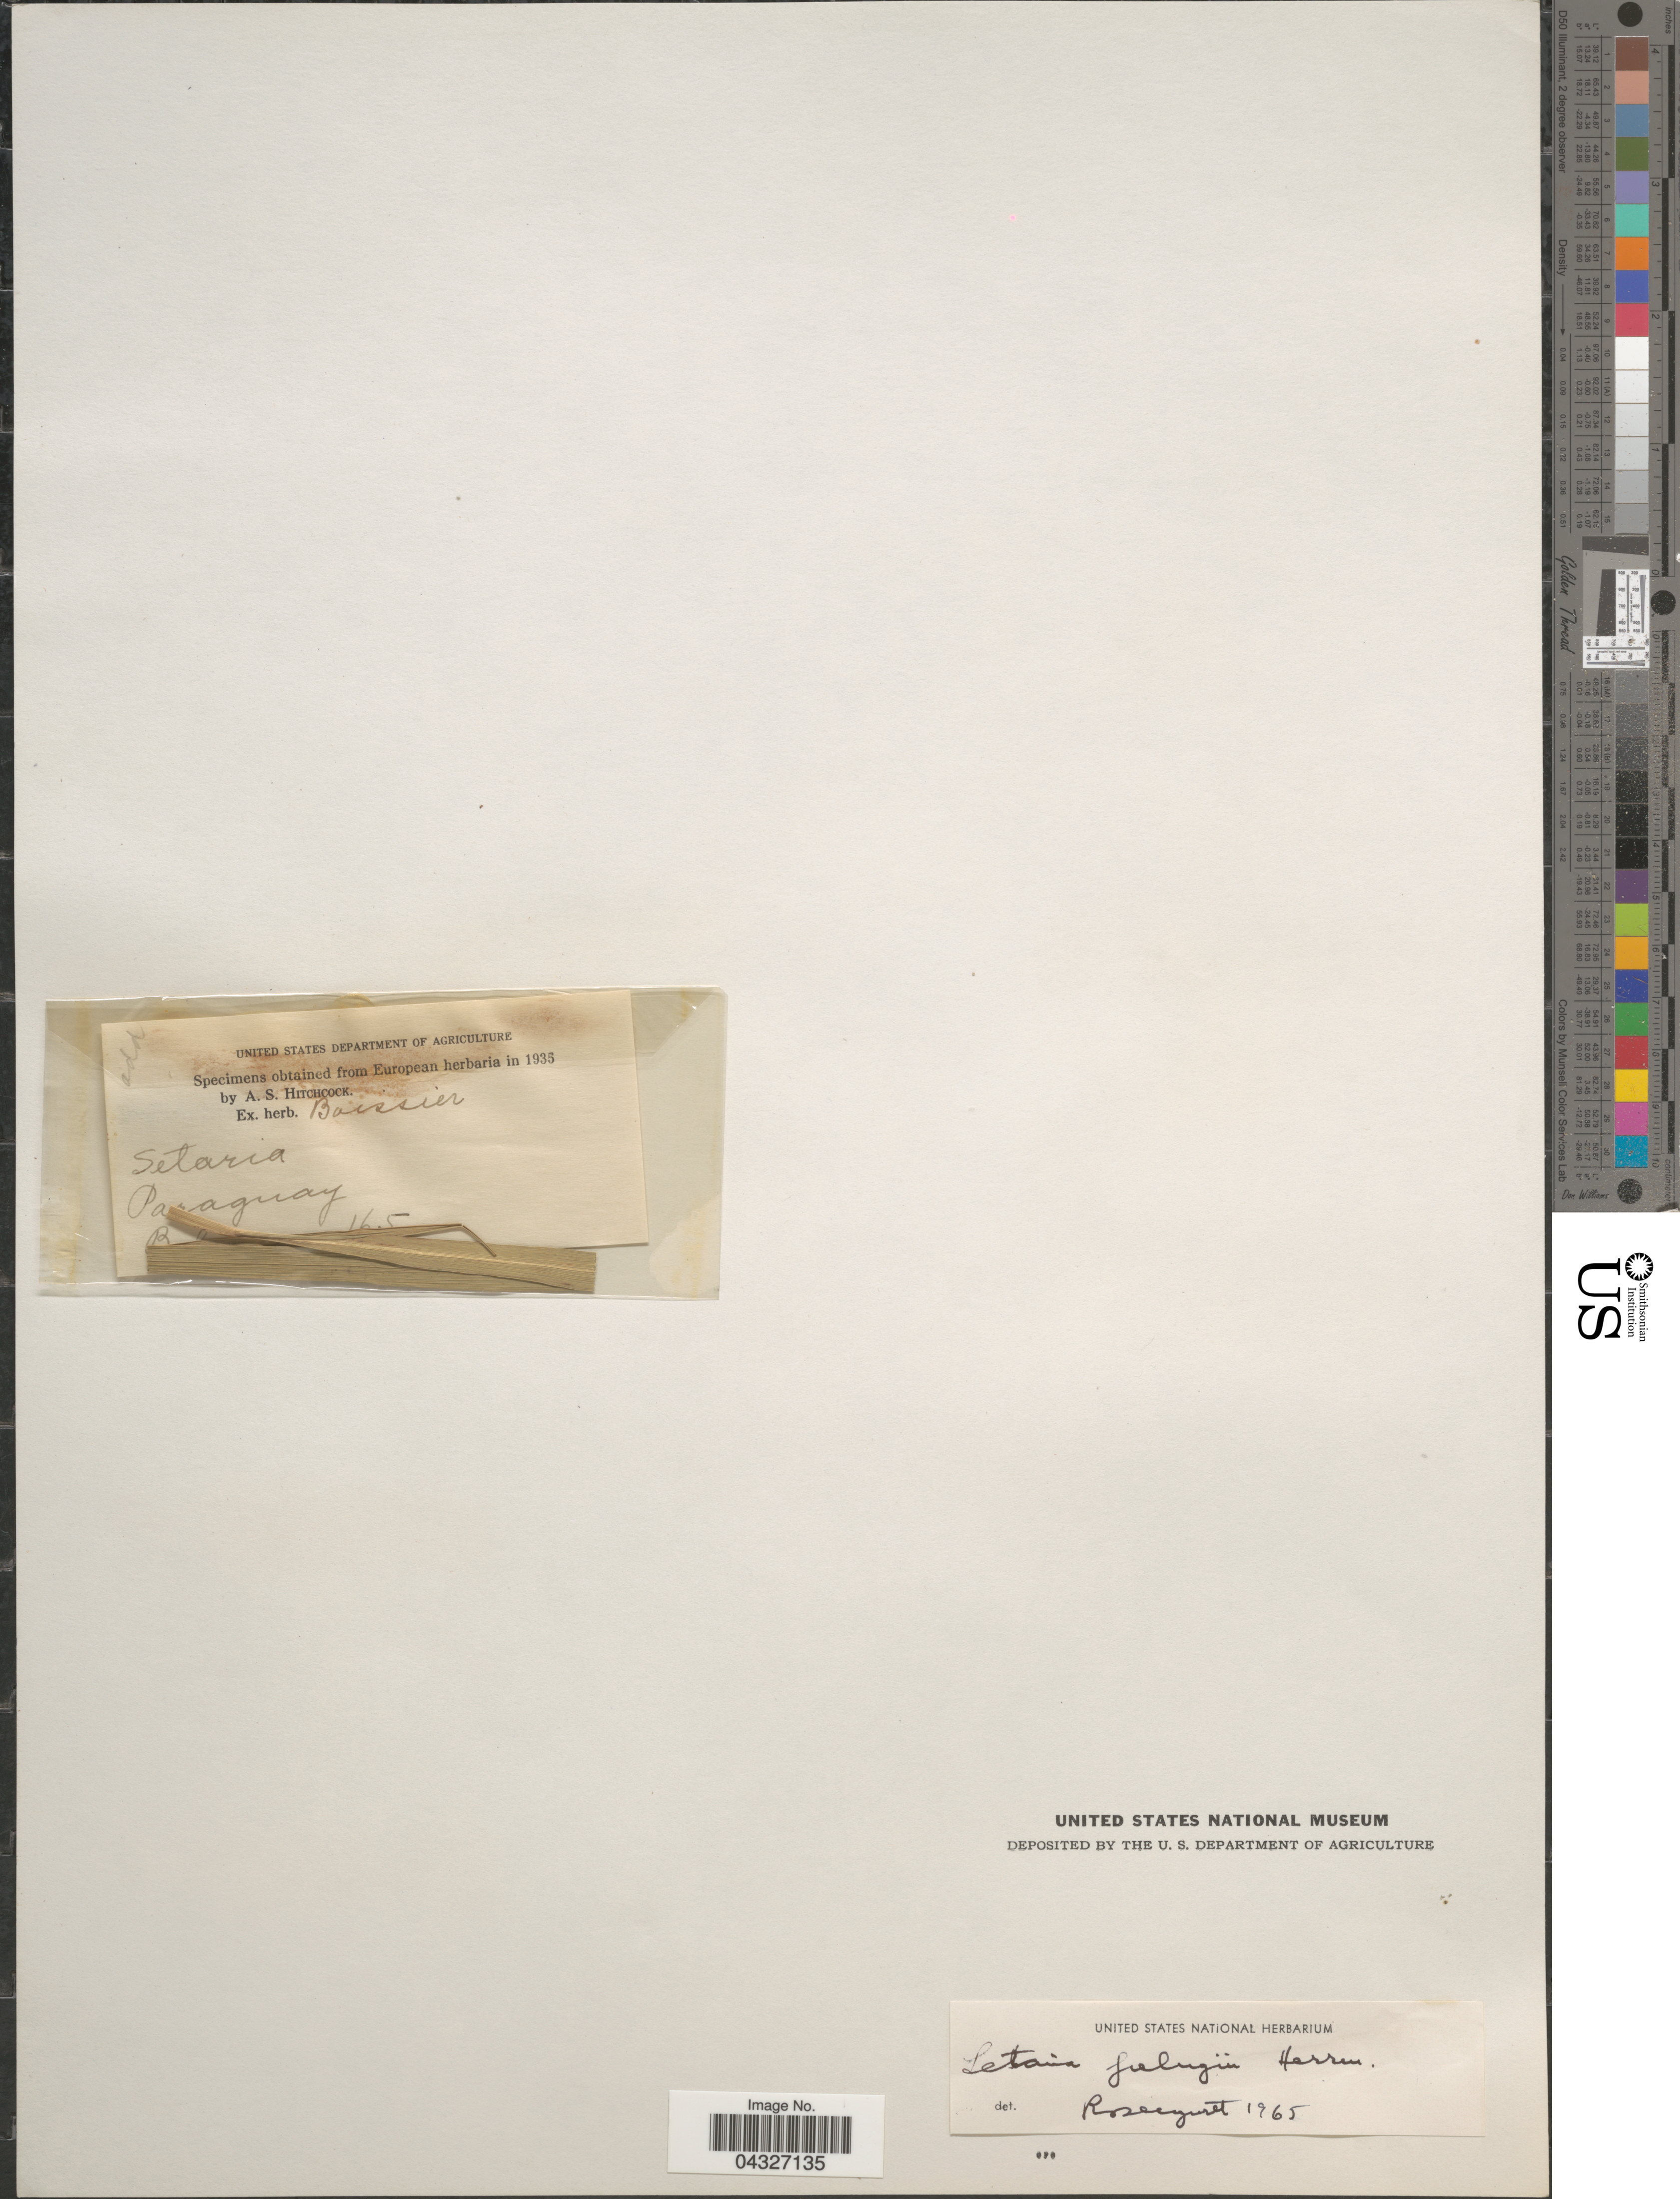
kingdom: Plantae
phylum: Tracheophyta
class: Liliopsida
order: Poales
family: Poaceae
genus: Setaria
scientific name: Setaria fiebrigii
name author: R.A.W. Herrm.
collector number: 165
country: Paraguay